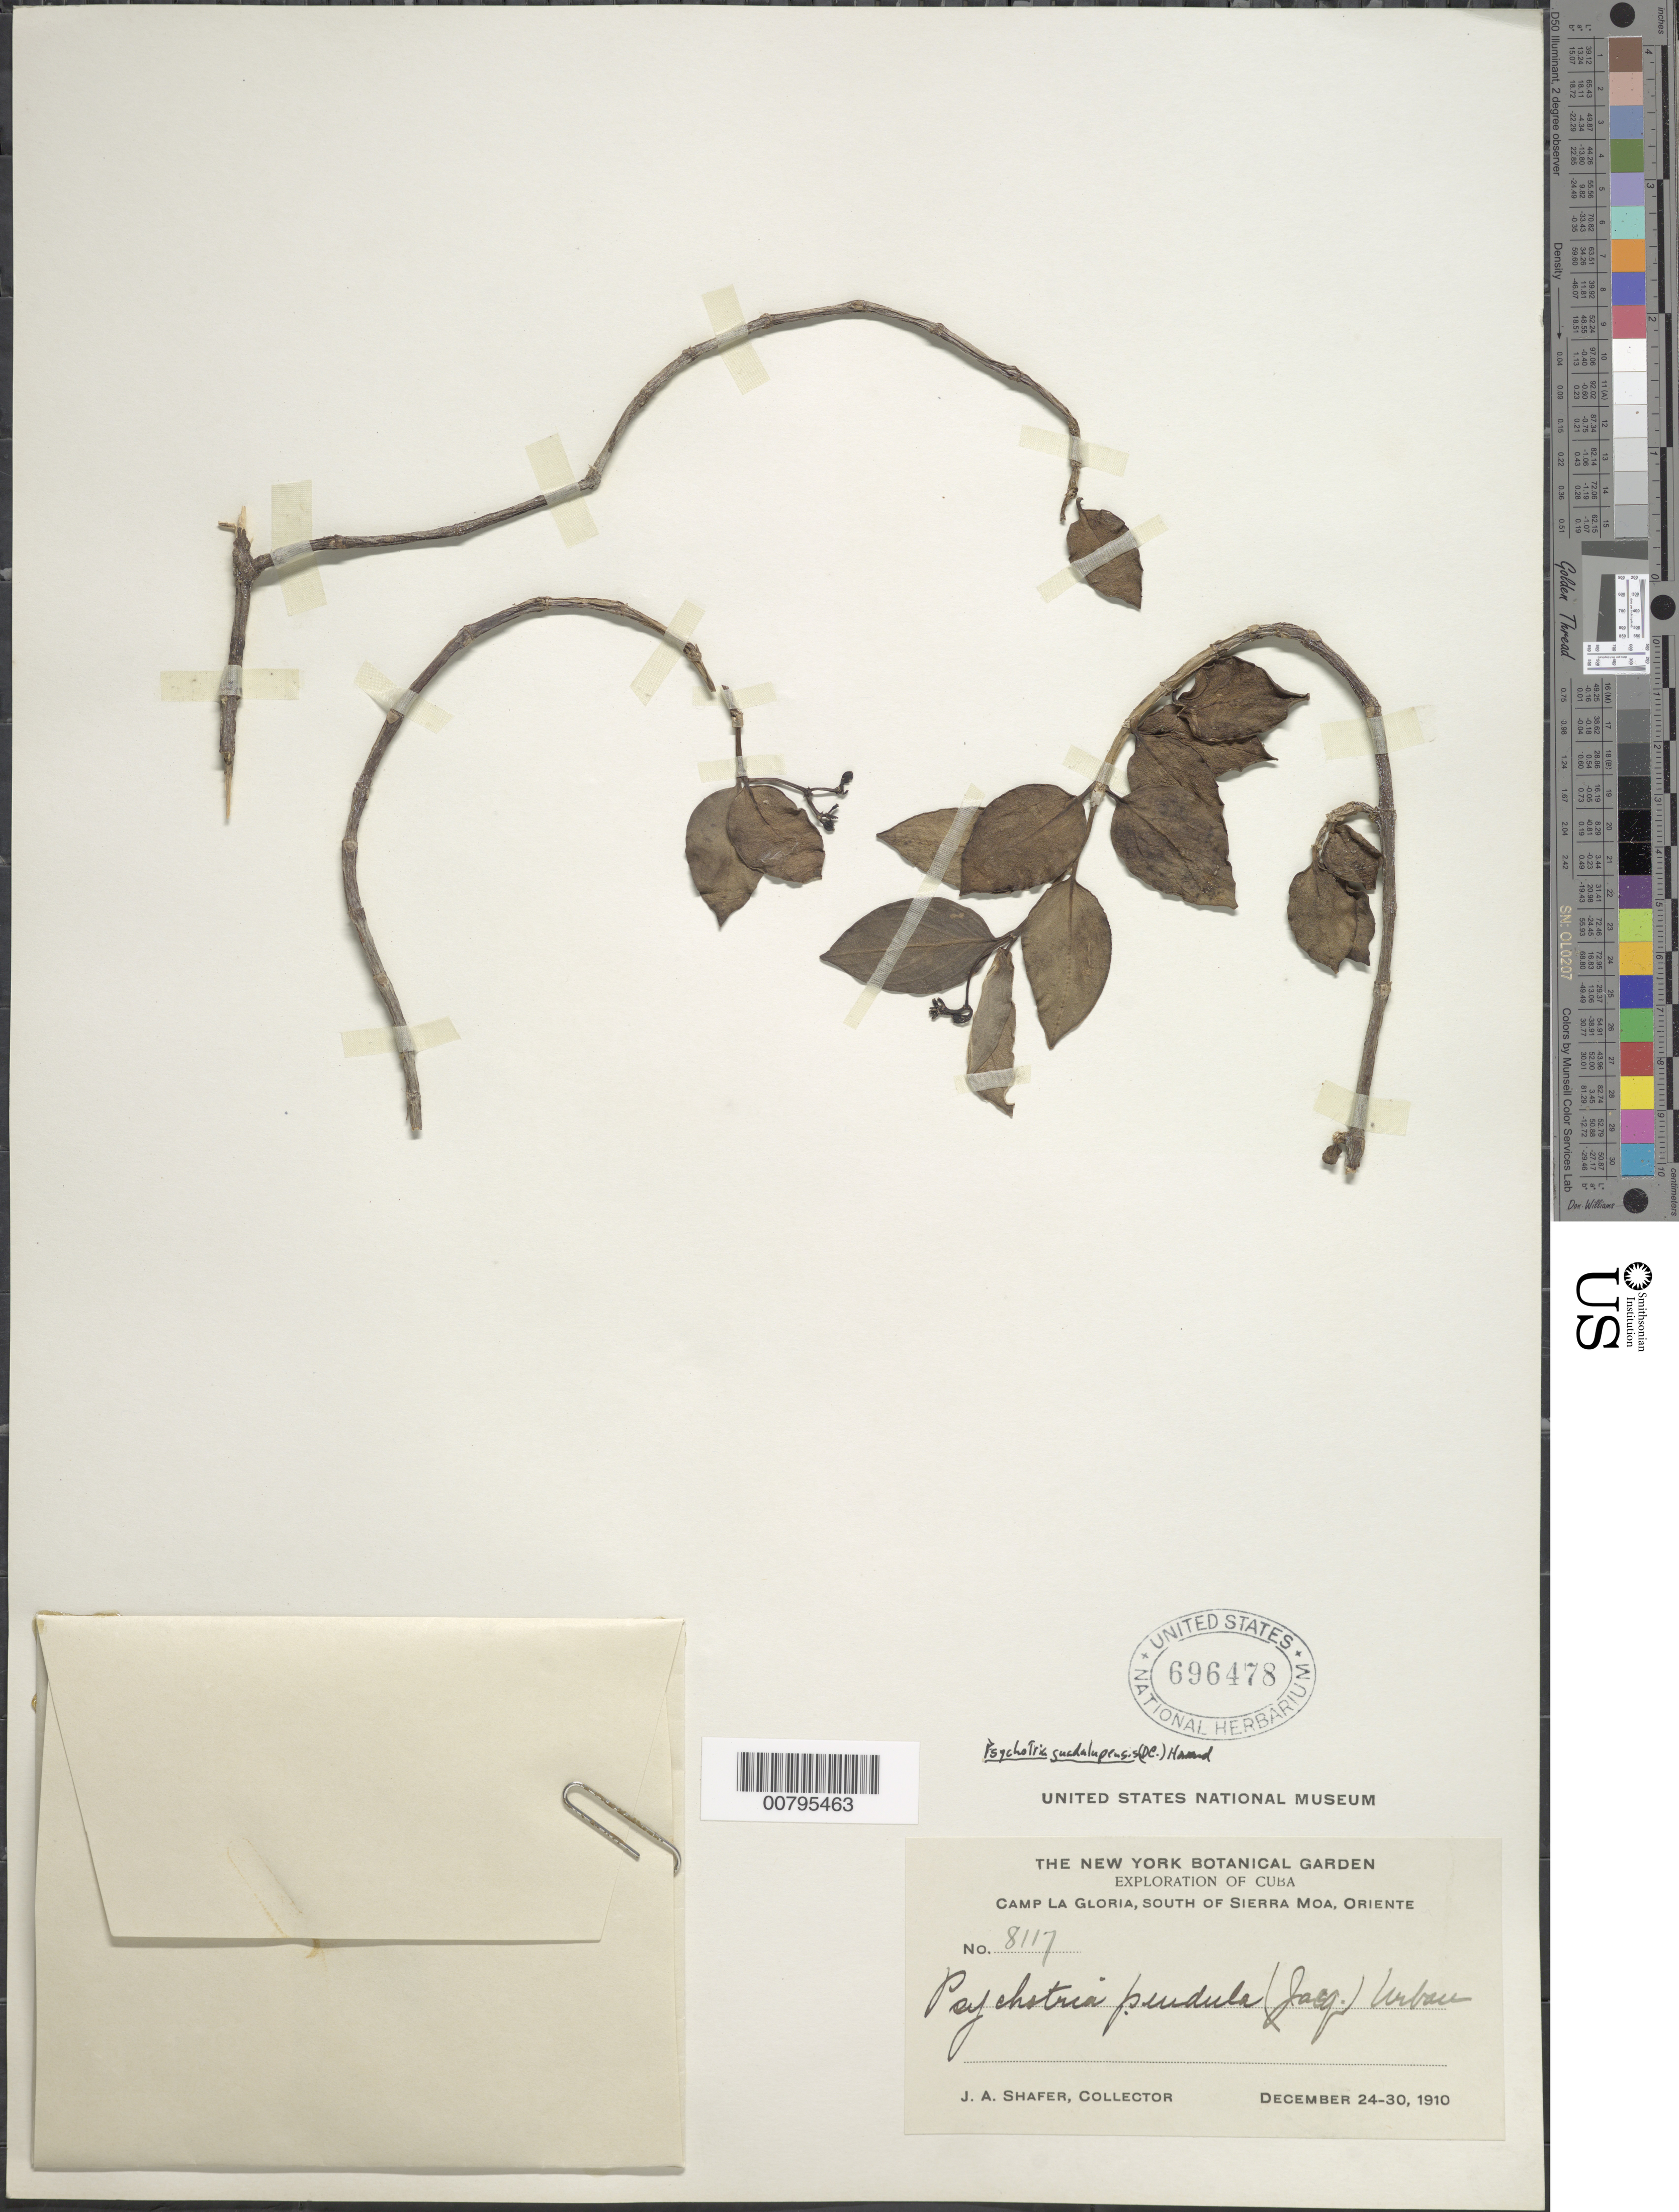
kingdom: Plantae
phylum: Tracheophyta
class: Magnoliopsida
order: Gentianales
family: Rubiaceae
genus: Notopleura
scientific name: Notopleura guadalupensis subsp. tetrapyren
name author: (Urb.) C.M. Taylor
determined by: Nicolson, Dan H.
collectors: J. A. Shafer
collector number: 8117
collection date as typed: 24 Dec 1910 to 30 Dec 1910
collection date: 1910-12-24/1910-12-30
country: Cuba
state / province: Oriente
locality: Camp la Gloria, south of Sierra Moa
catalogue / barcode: US 696478